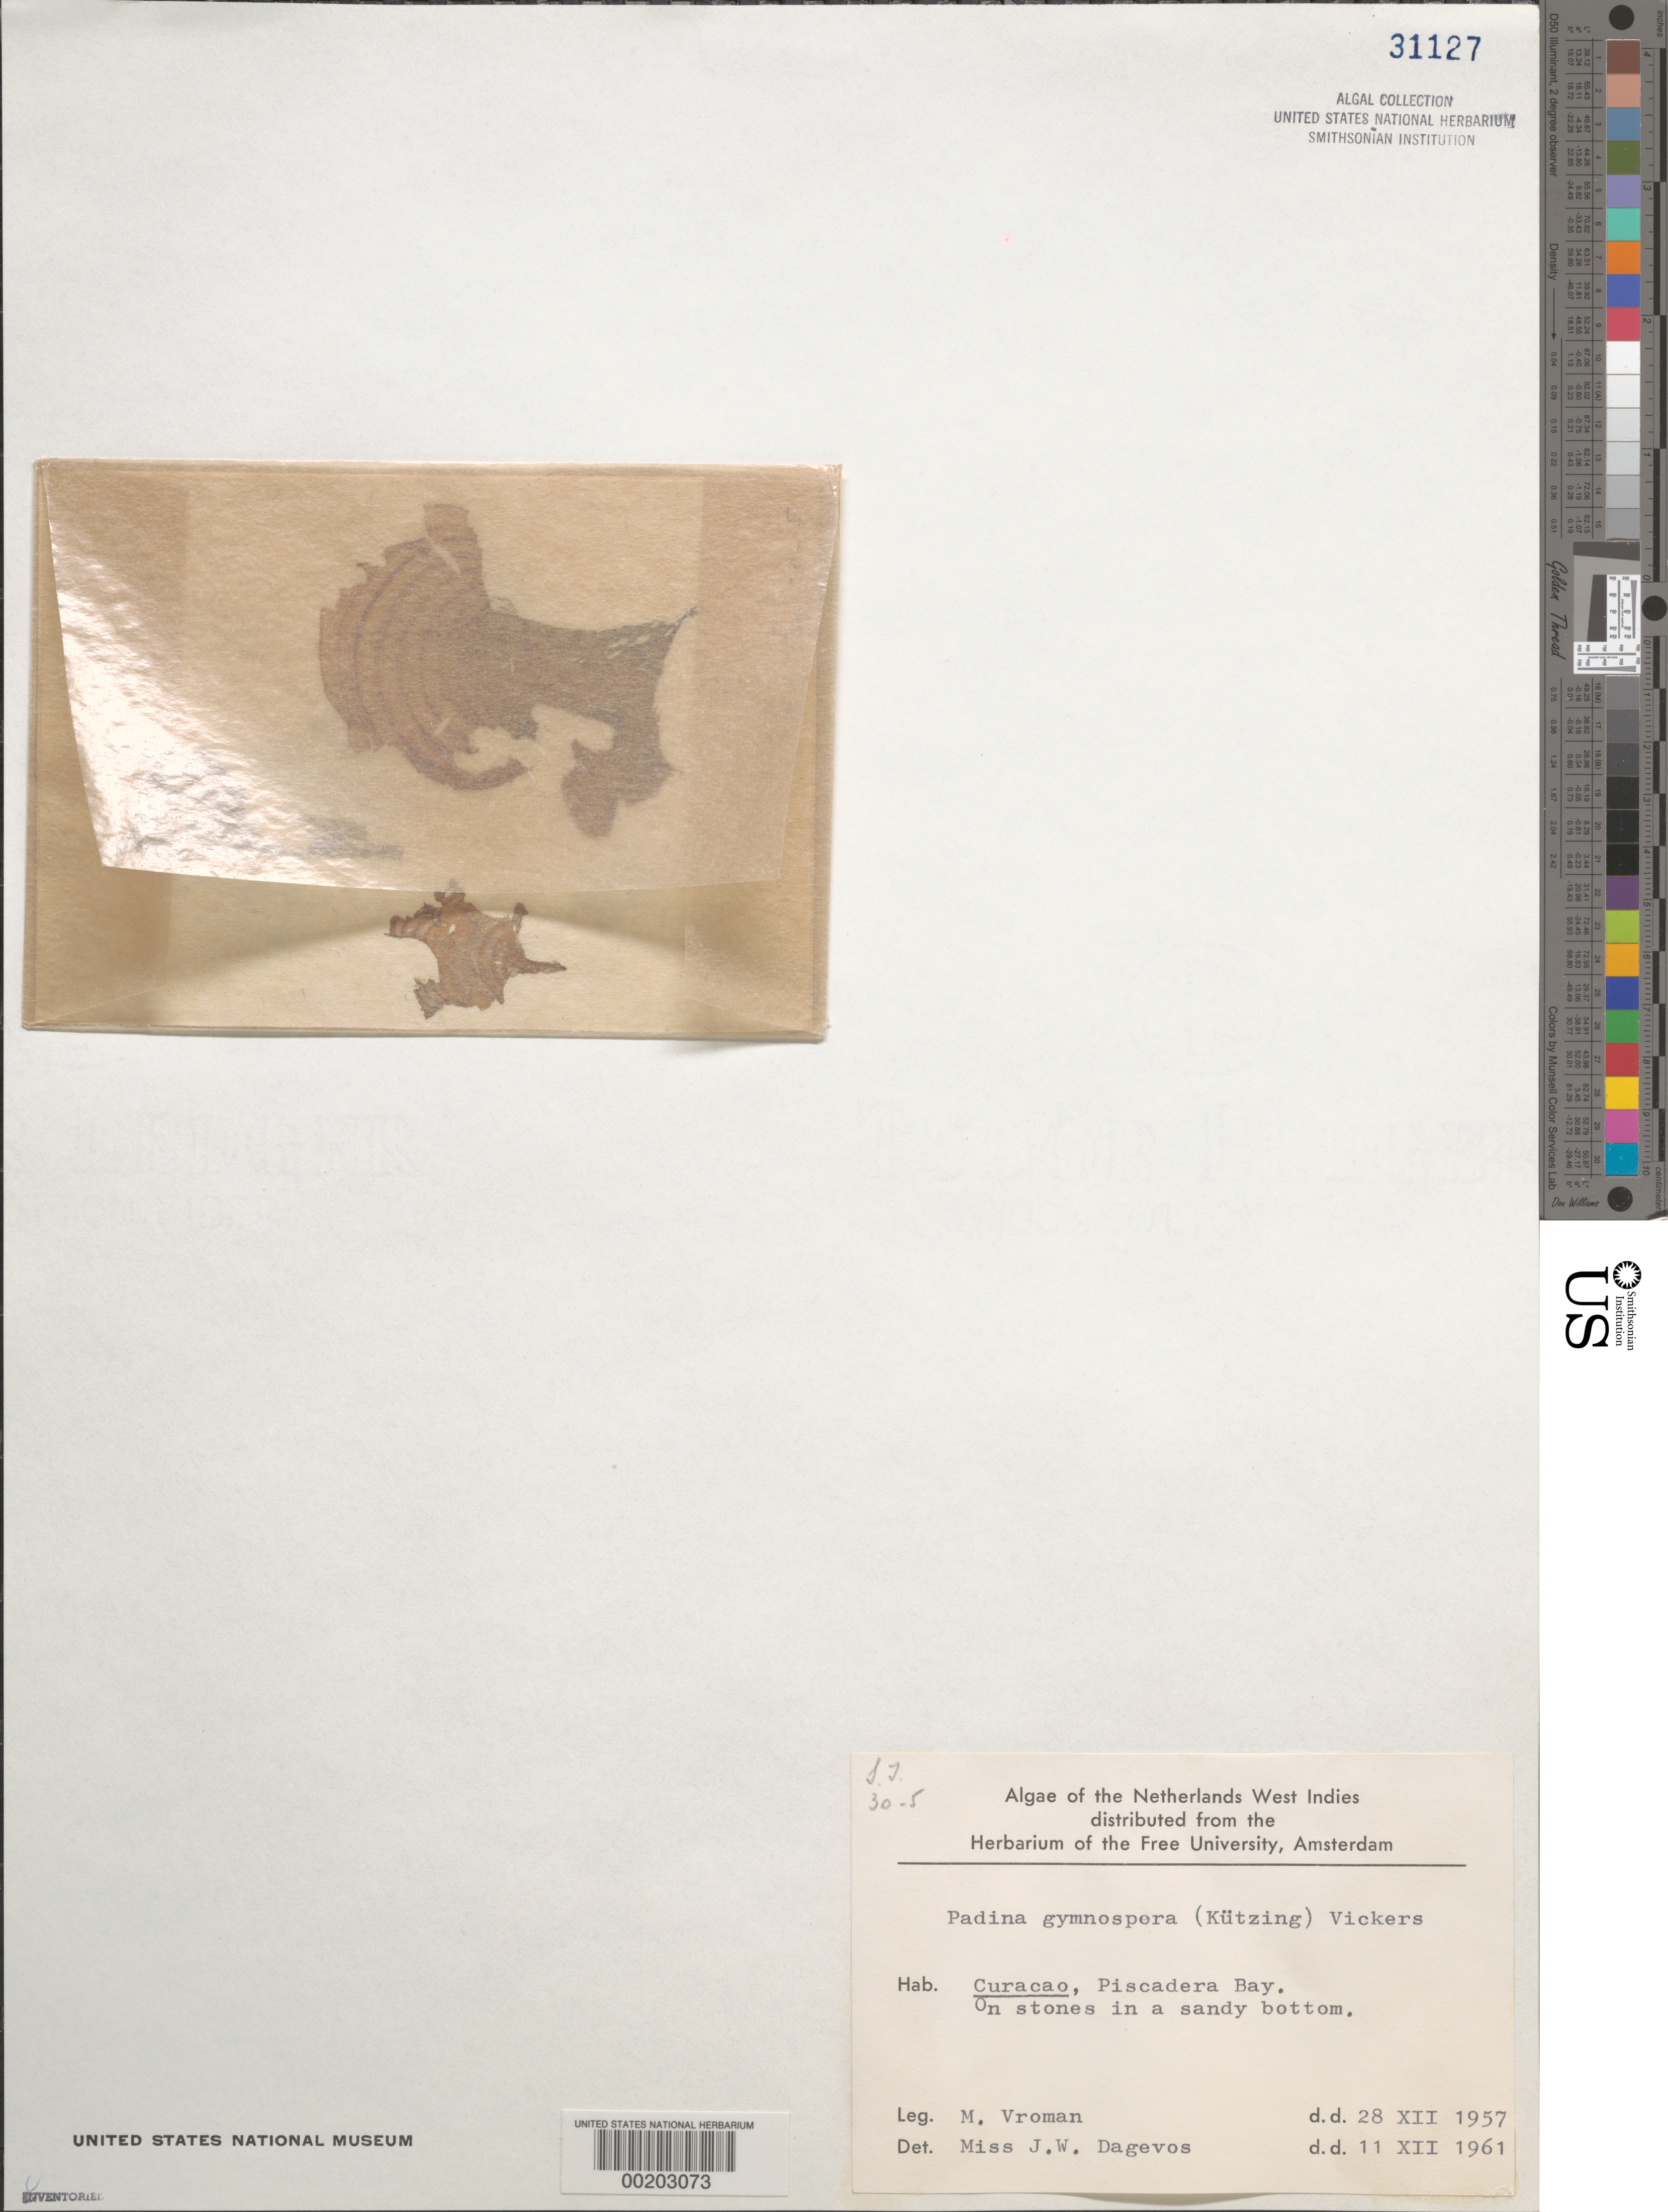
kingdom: Chromista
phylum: Ochrophyta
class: Phaeophyceae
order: Dictyotales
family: Dictyotaceae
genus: Padina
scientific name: Padina gymnospora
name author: (Kütz.) O.G. Sond.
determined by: Dagevos, J. W.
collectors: M. Vroman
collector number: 30-5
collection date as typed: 28 Dec 1957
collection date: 1957-12-28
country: Curaçao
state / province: ABC Islands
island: Curaçao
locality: Piscadera Bay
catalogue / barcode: US 31127